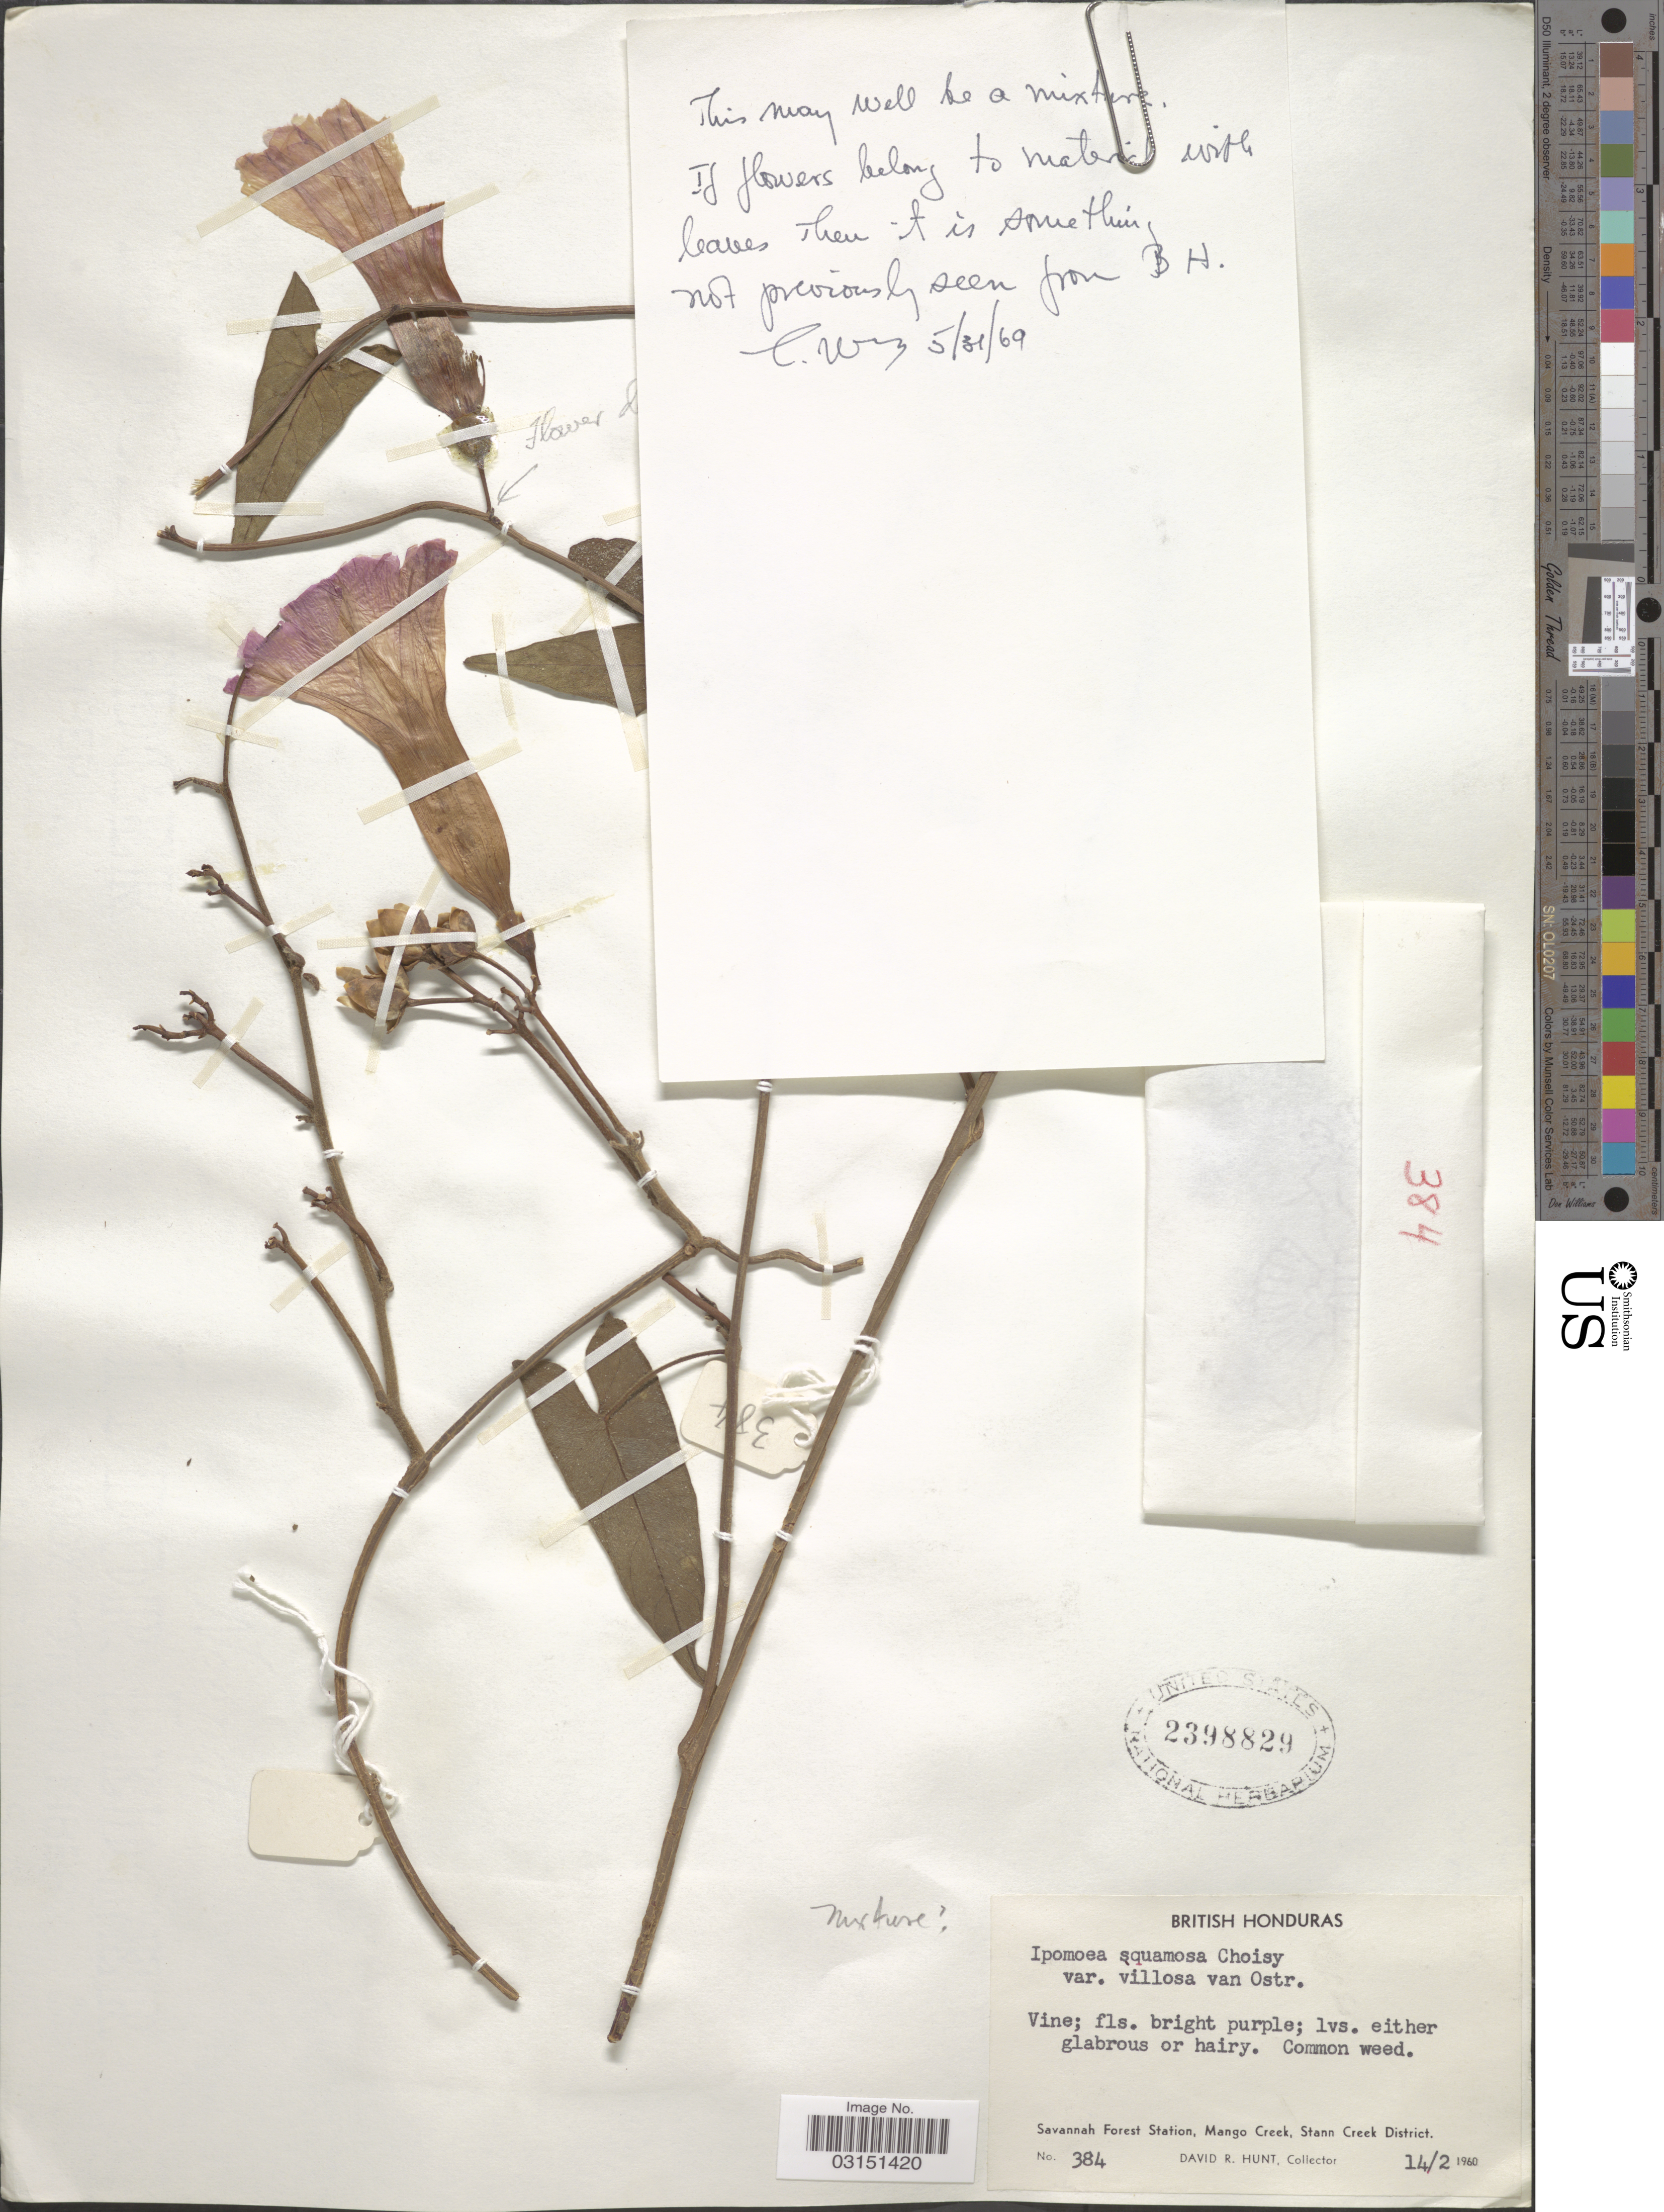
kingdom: Plantae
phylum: Tracheophyta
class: Magnoliopsida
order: Solanales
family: Convolvulaceae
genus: Ipomoea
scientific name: Ipomoea squamosa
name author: Choisy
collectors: D. Hunt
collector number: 384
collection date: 1960-02-14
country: Belize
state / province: Stann Creek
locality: British Honduras. Savannah Forest Station, Mango Creek, Stann Creek District.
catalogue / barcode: US 2398829